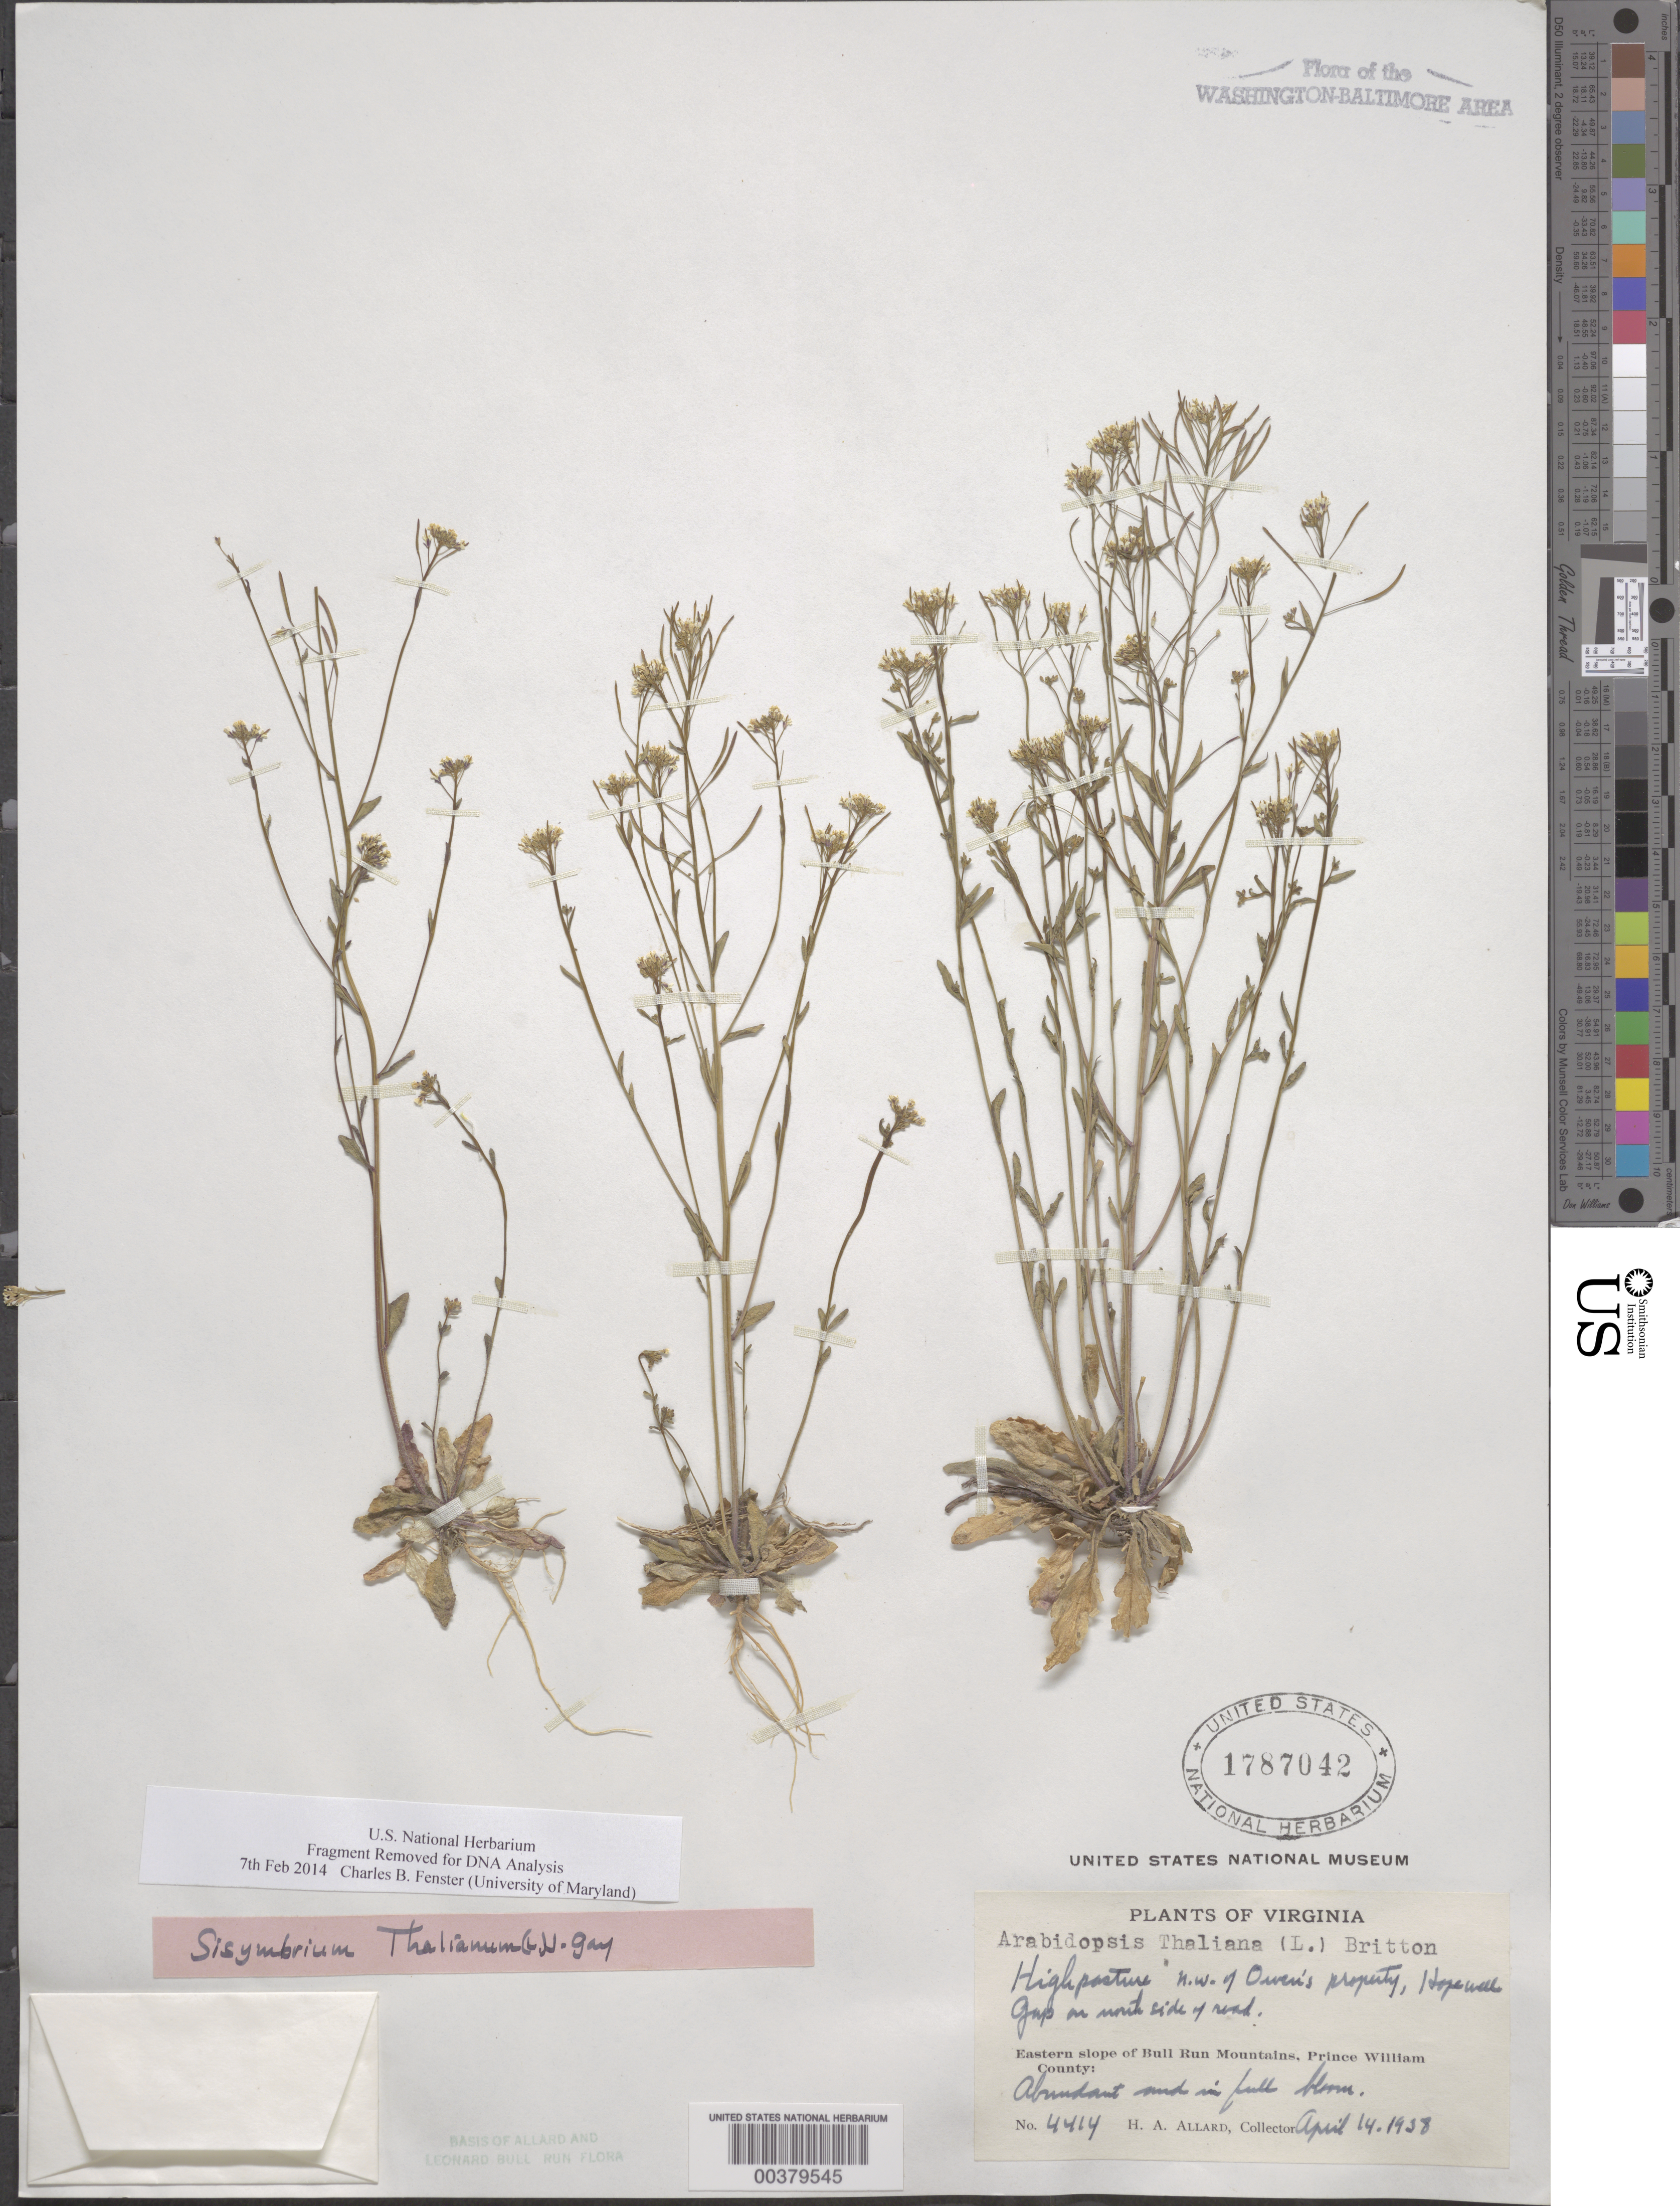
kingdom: Plantae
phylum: Tracheophyta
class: Magnoliopsida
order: Brassicales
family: Brassicaceae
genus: Arabidopsis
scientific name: Arabidopsis thaliana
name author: (L.) Heynh.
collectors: H. A. Allard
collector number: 4414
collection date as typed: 14 Apr 1938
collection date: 1938-04-14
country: United States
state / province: Virginia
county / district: Prince William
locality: Hopewell Gap, E slope of Bull Run Mts Bull Run Mts.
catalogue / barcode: US 1787042